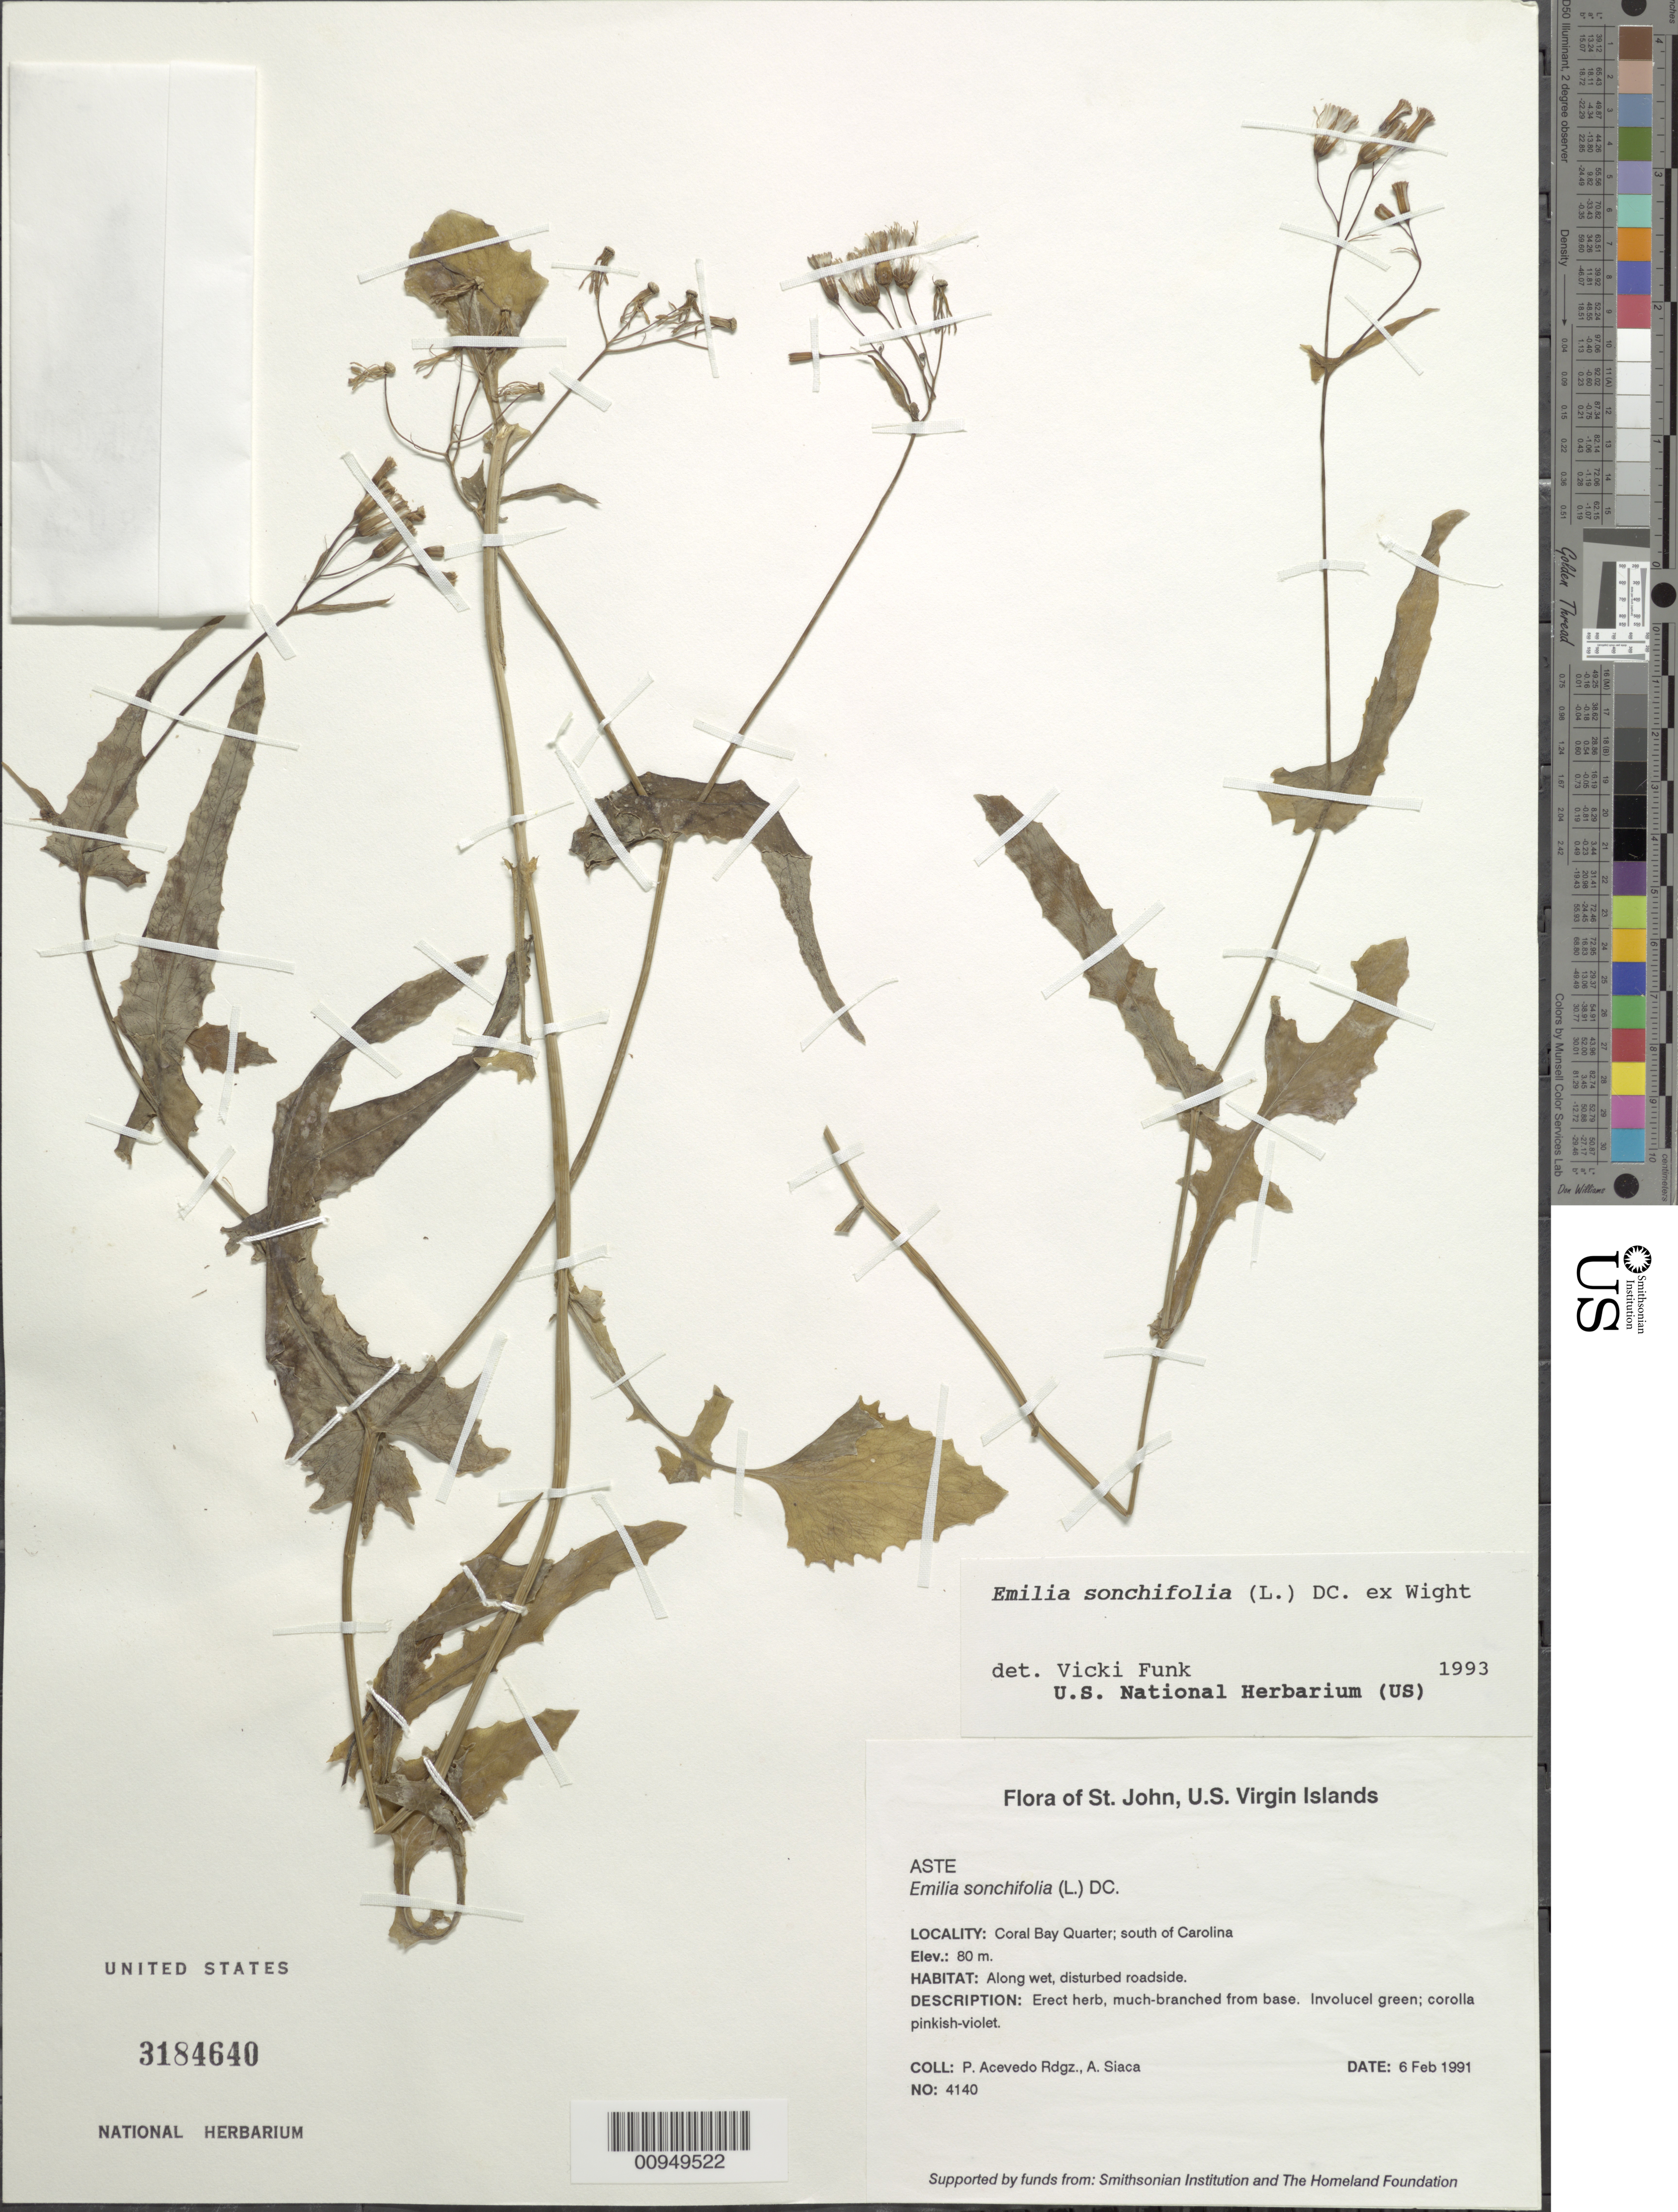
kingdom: Plantae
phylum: Tracheophyta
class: Magnoliopsida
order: Asterales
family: Asteraceae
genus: Emilia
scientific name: Emilia sonchifolia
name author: (L.) DC.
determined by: Funk, Vicki A., (BOT), Smithsonian Institution - National Museum of Natural History (UNITED STATES)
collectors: P. Acevedo-Rodr. & A. Siaca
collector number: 4140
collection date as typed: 06 Feb 1991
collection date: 1991-02-06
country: U.S. Virgin Islands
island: St. John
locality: Coral Bay Quarter, south of Carolina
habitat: Along wet, disturbed roadside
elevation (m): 80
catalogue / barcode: US 3184640